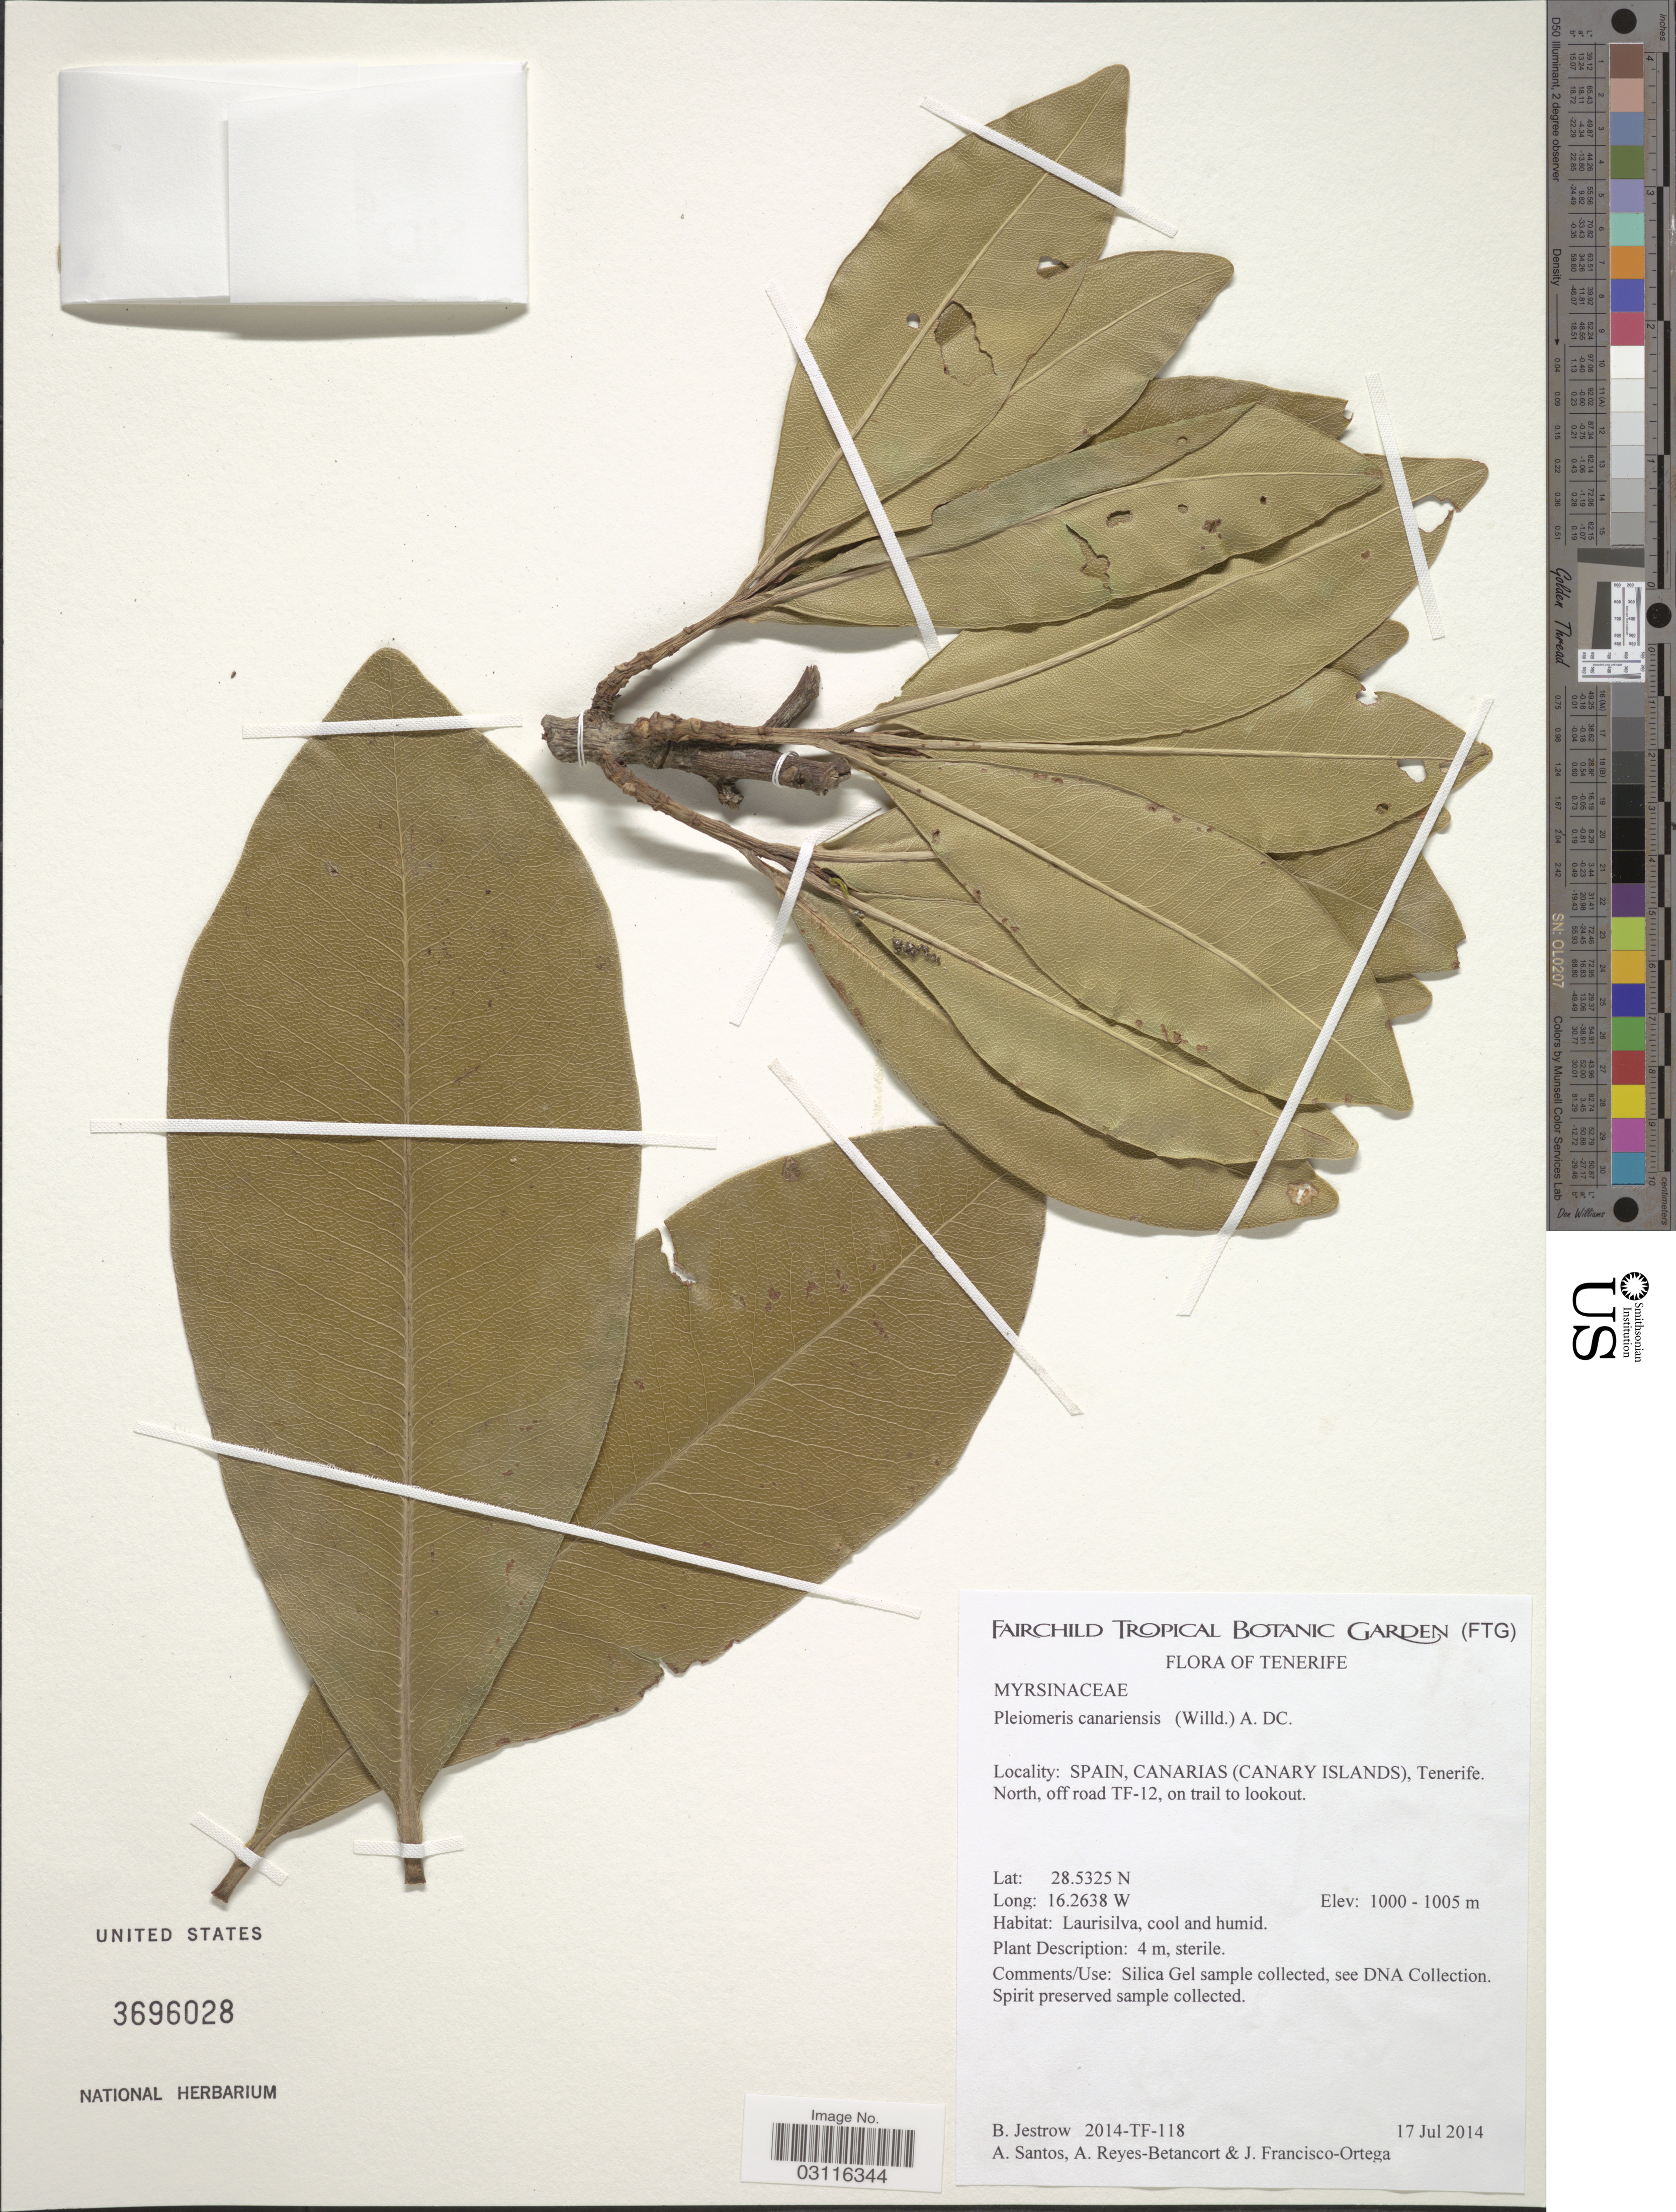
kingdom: Plantae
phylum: Tracheophyta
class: Magnoliopsida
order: Ericales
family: Primulaceae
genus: Pleiomeris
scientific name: Pleiomeris canariensis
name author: (Willd.) A. DC.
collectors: B. Jestrow, A. Santos, A. Reyes-Betancort & J. Francisco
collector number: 2014-TF-118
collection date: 2014-07-17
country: Spain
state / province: Canarias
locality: Tenerife. Canary Islands. North, off road TF-12, on trail to lookout.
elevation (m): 1000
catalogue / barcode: US 3696028